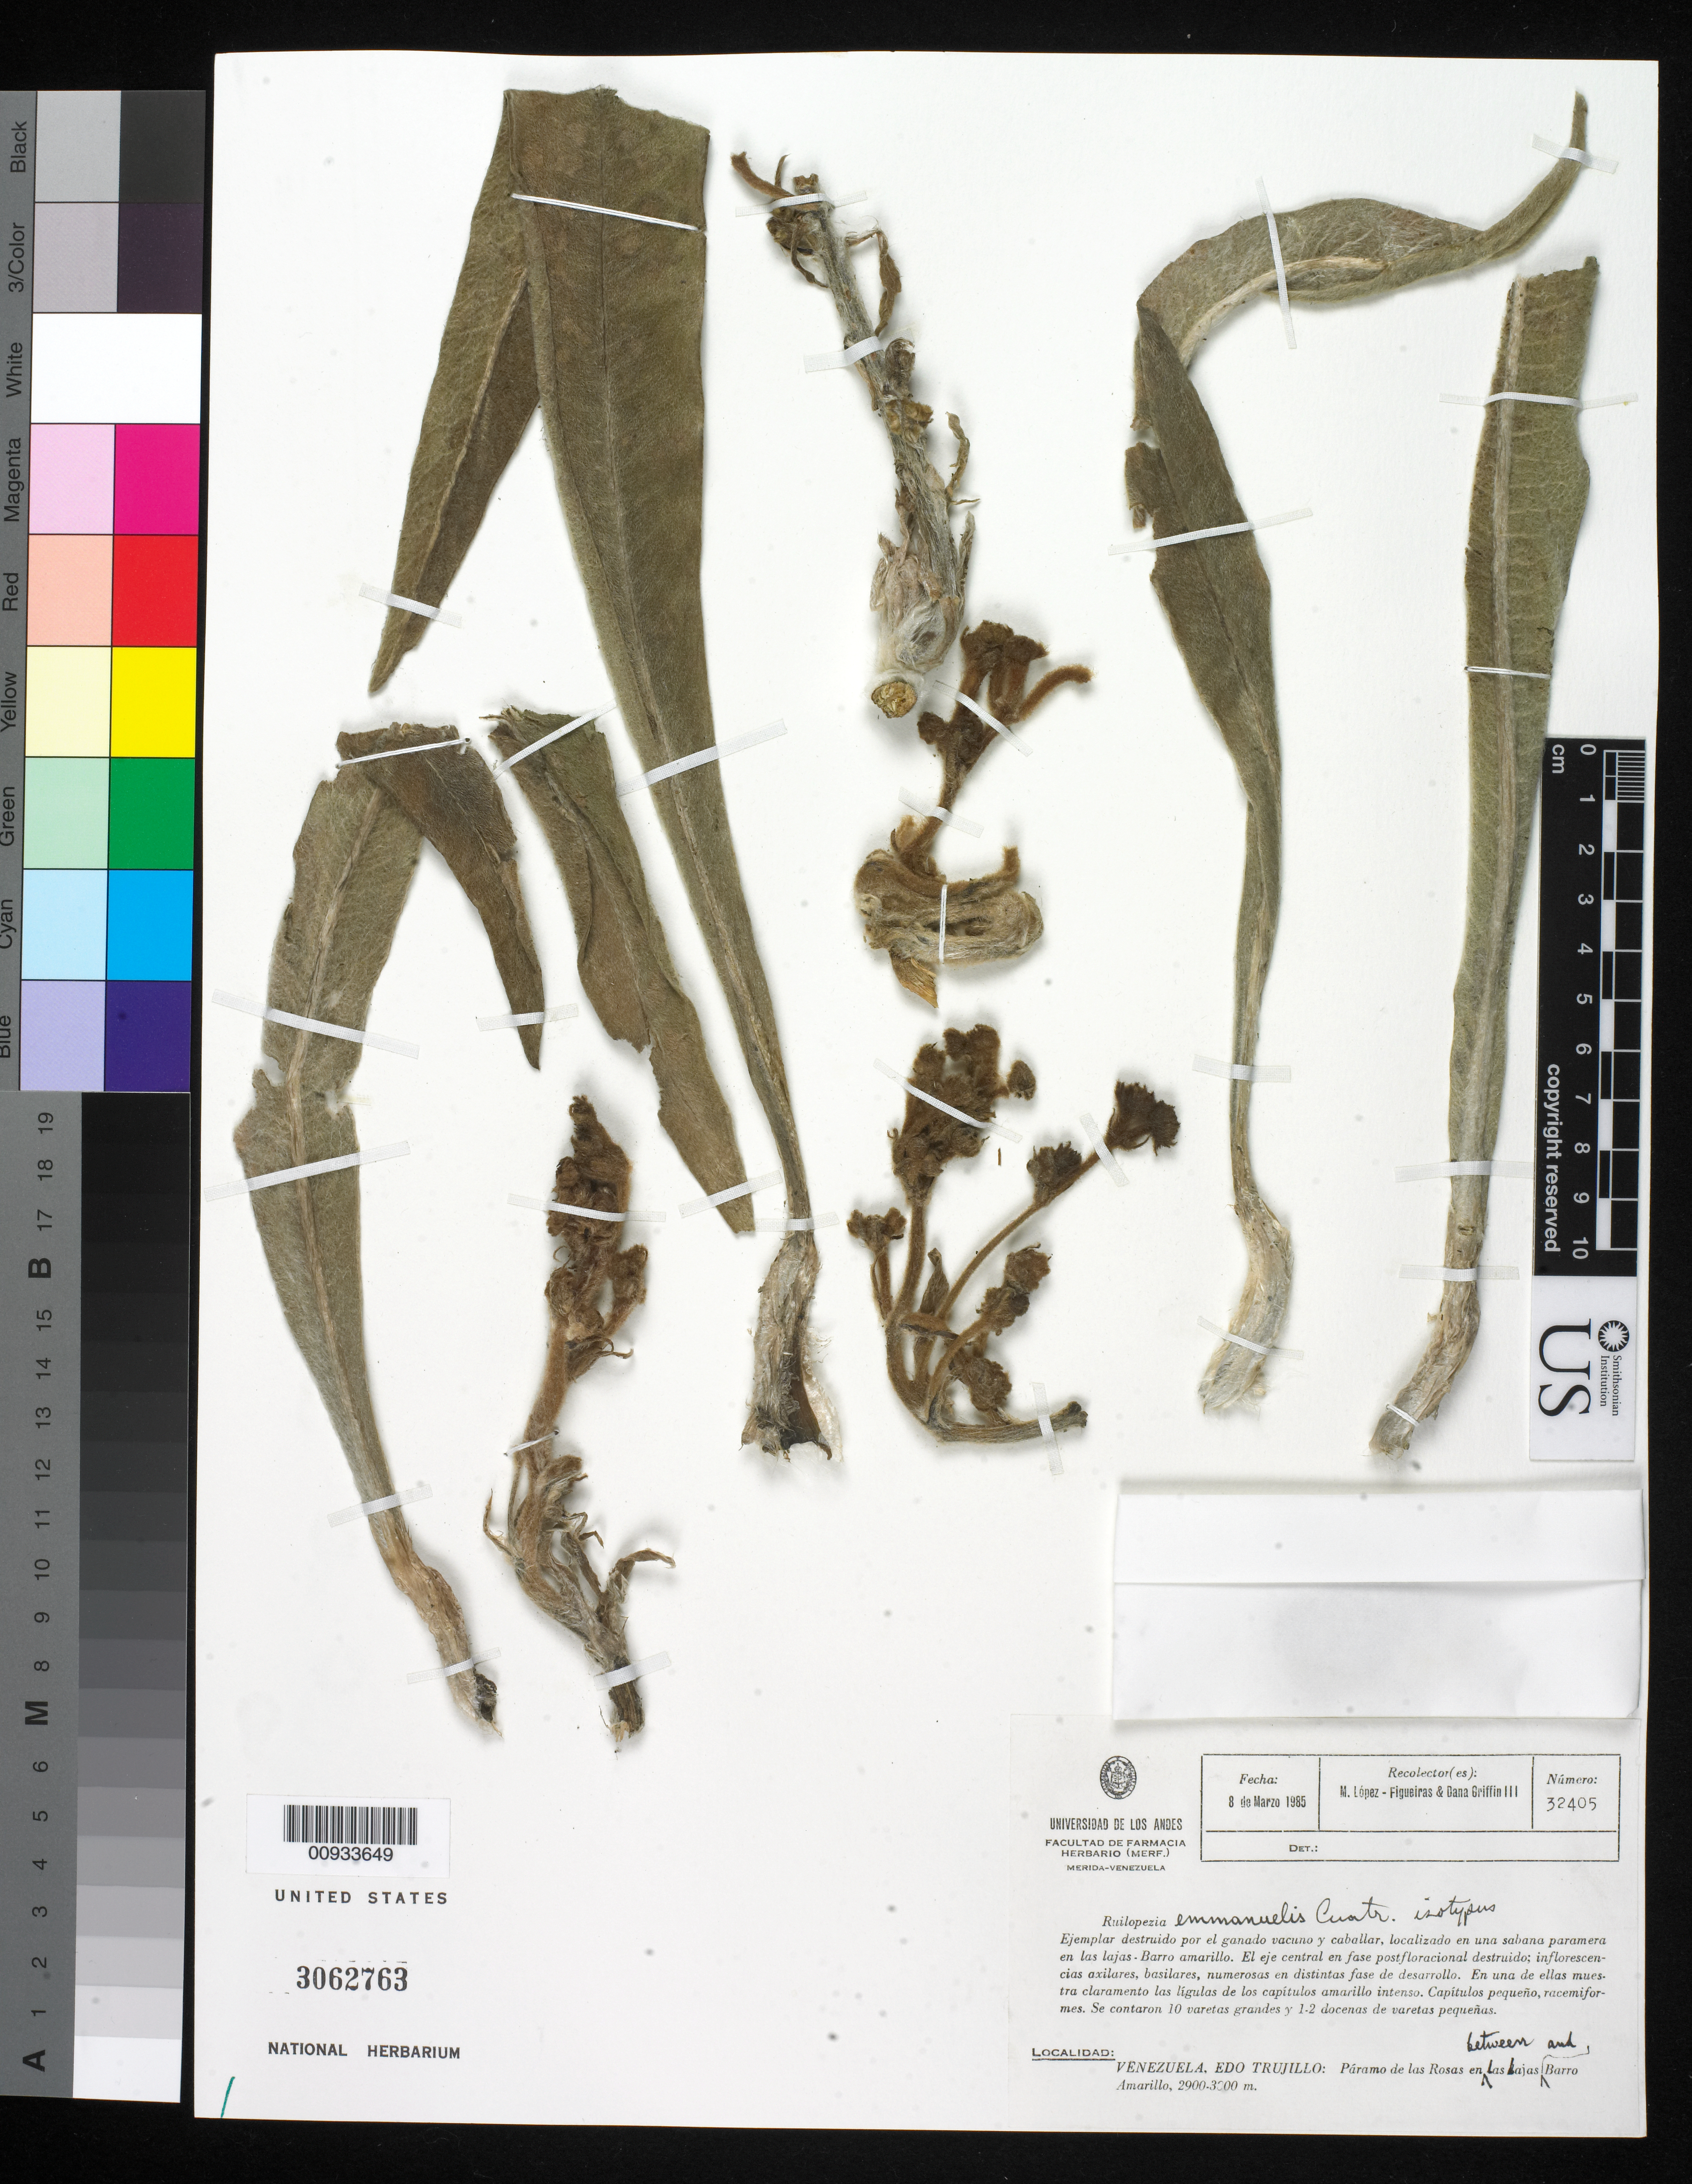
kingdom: Plantae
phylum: Tracheophyta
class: Magnoliopsida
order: Asterales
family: Asteraceae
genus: Ruilopezia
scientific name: Ruilopezia emmanuelis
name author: Cuatrec.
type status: Isotype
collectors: M. López Figueiras & D. Griffin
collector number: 32405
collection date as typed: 08 Mar 1985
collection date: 1985-03-08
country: Venezuela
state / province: Trujillo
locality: Páramo de las Rosas, between Las Lajas and Barro Amarillo.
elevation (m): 2900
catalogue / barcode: US 3062763